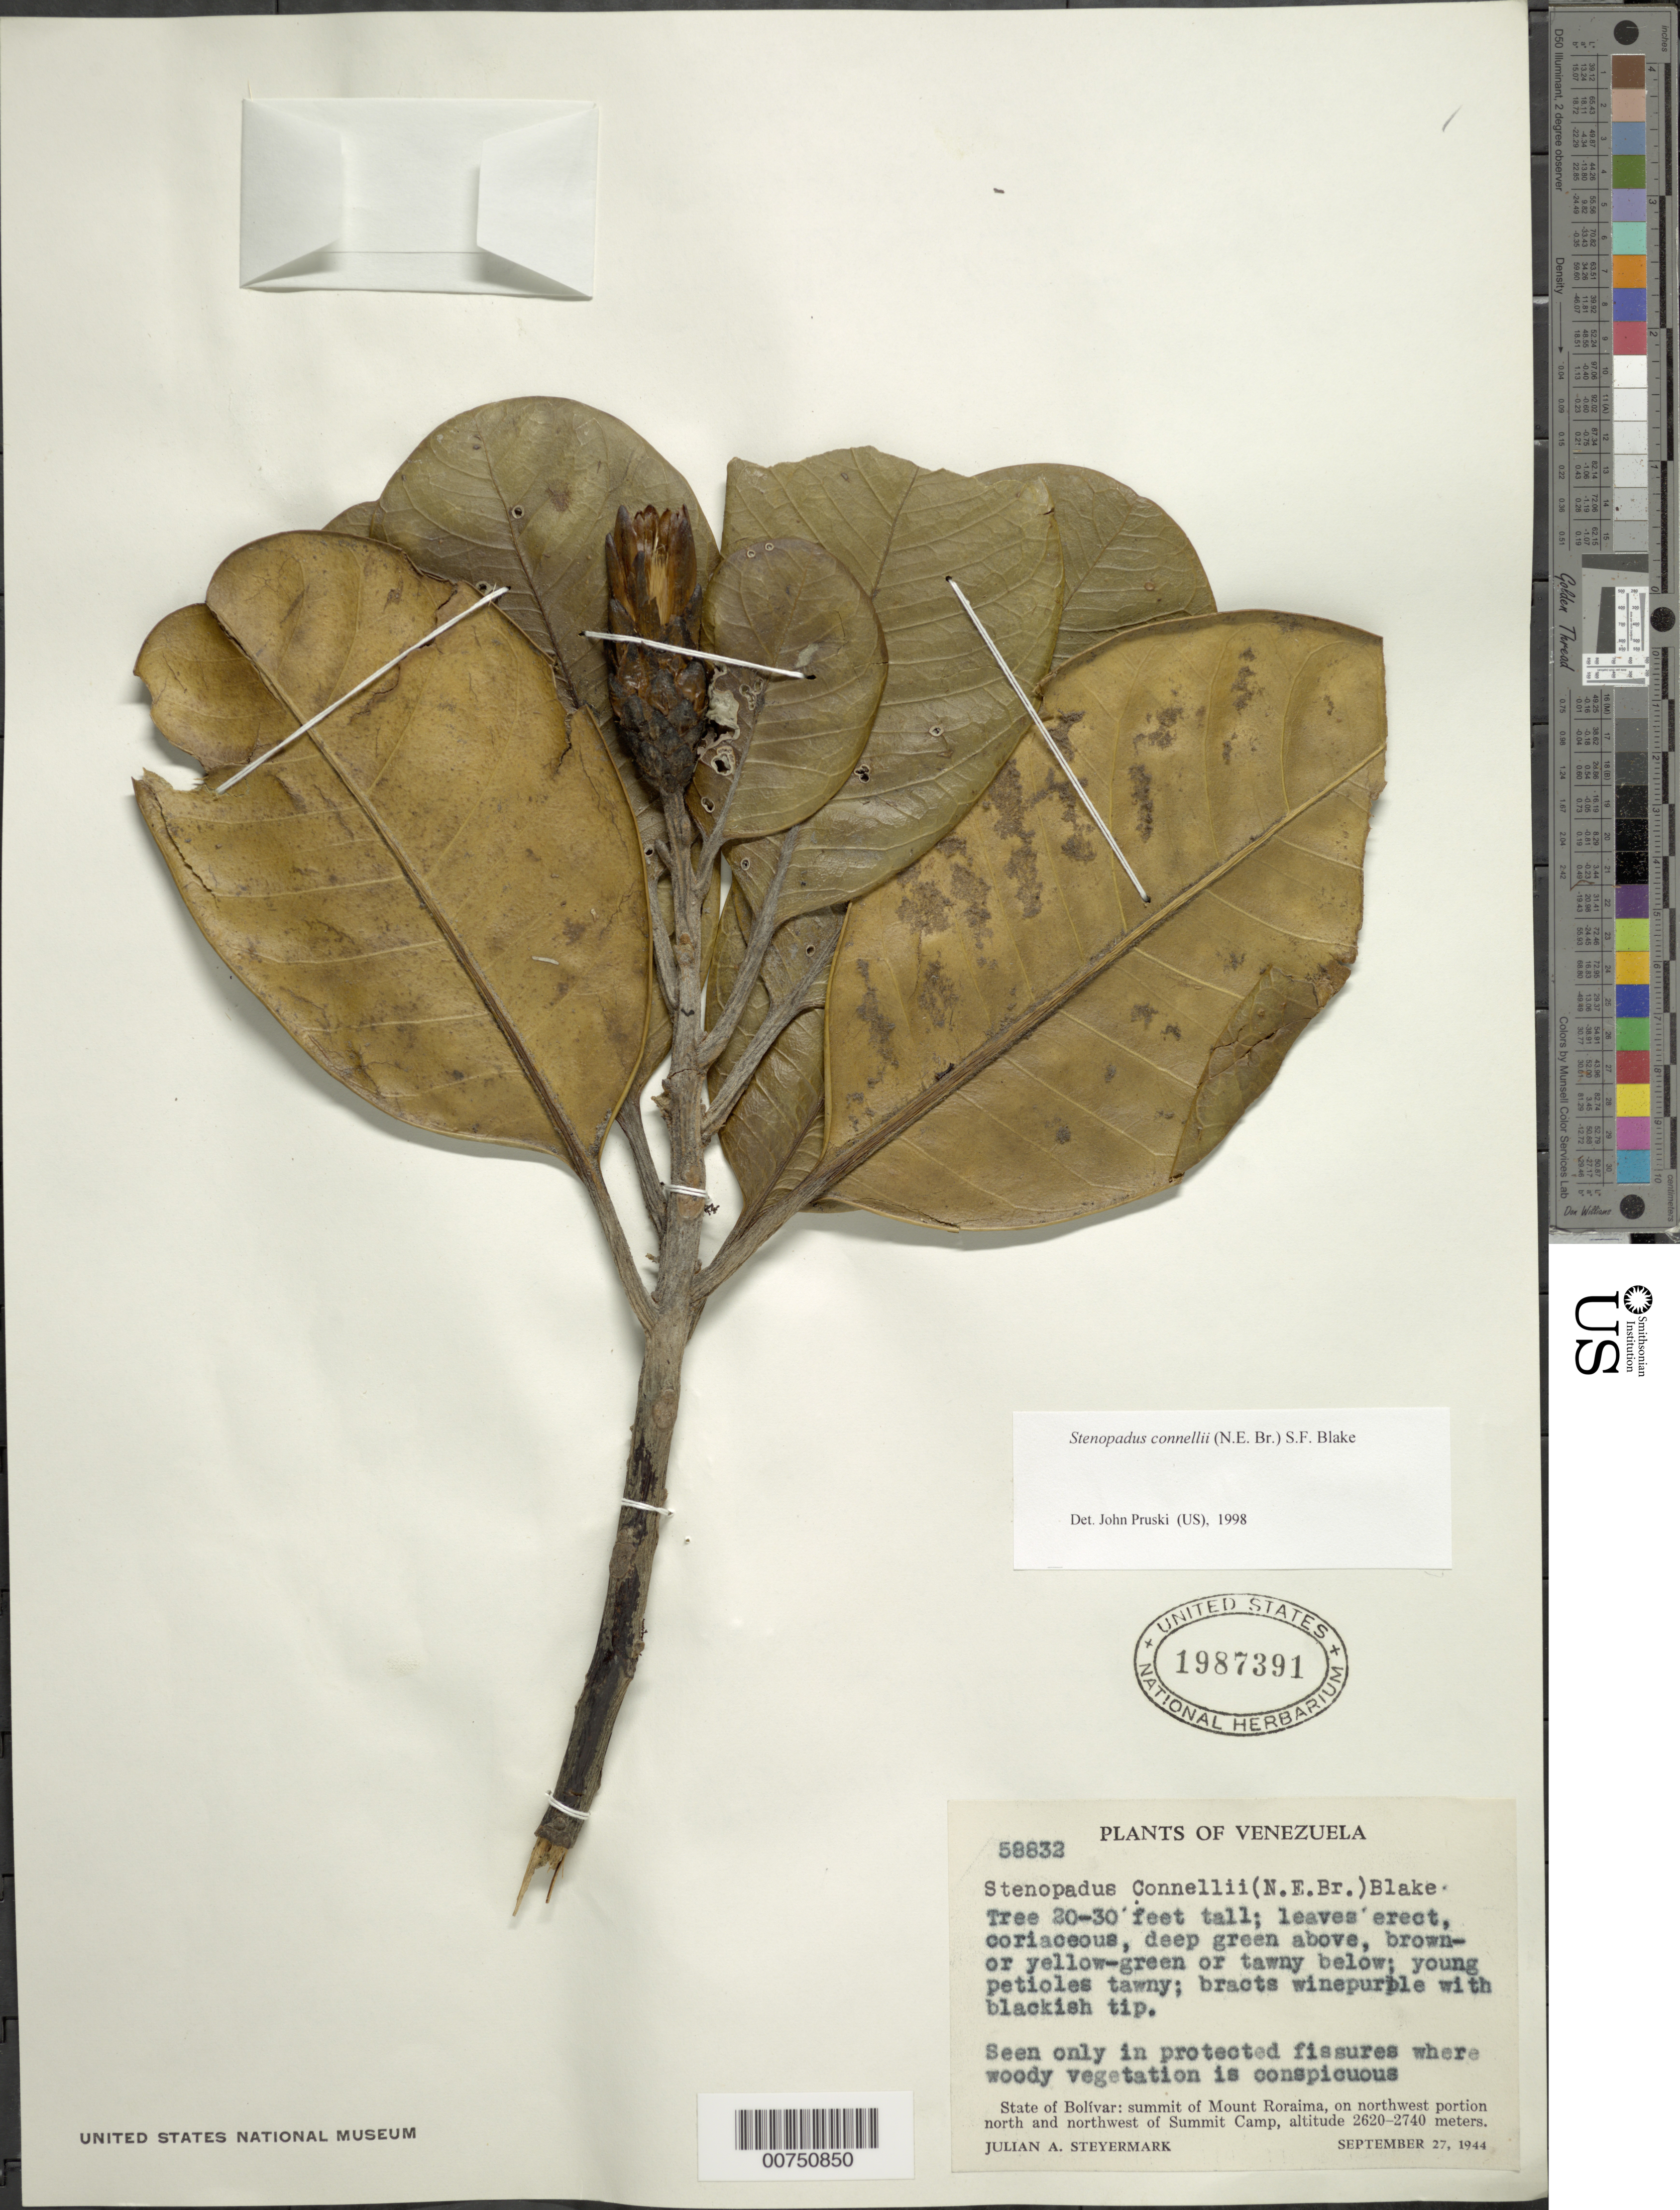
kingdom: Plantae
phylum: Tracheophyta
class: Magnoliopsida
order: Asterales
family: Asteraceae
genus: Stenopadus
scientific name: Stenopadus connellii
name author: (N.E. Br.) S.F. Blake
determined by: Pruski, J. F.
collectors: J. Steyermark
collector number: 58832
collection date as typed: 27-Sep-44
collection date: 1944-09-27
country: Venezuela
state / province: Bolívar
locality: Mt. Roraima, summit, on northwest portion, north and northwest of Summit Camp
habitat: NW portion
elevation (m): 2620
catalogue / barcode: US 1987391